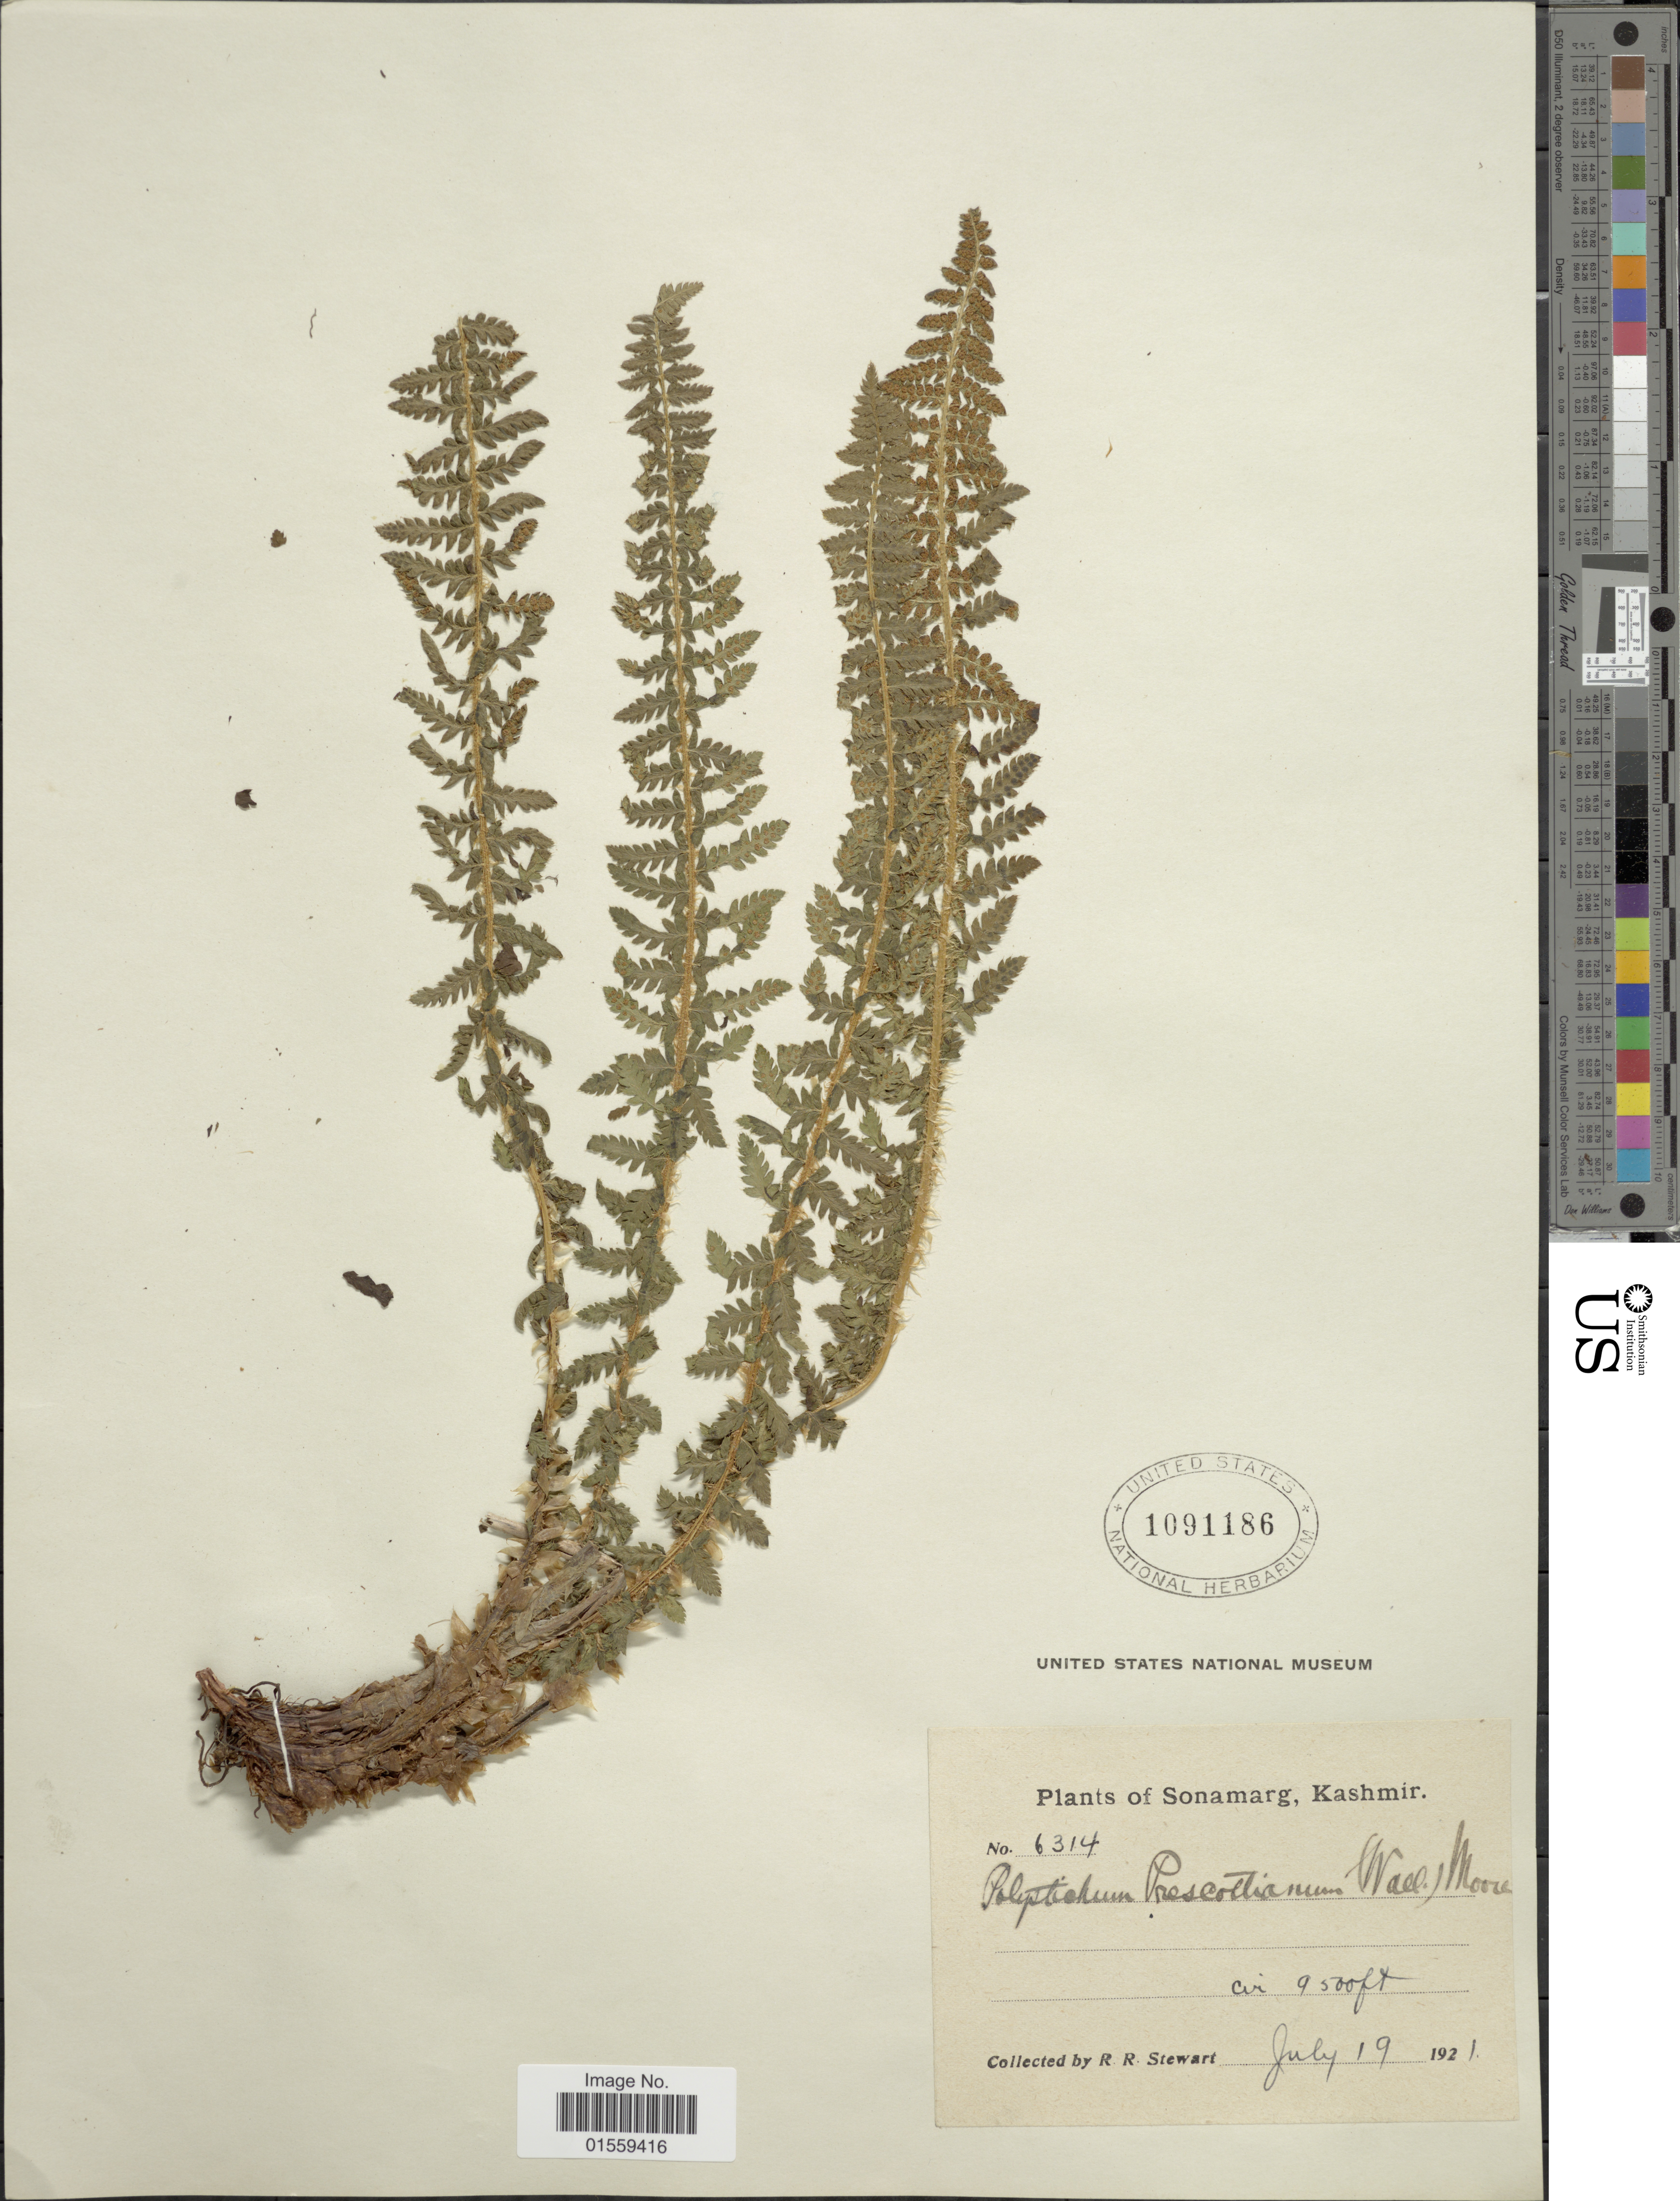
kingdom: Plantae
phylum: Tracheophyta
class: Polypodiopsida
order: Polypodiales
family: Dryopteridaceae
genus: Polystichum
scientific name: Polystichum prescottianum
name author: (Wall. ex Mett.) T. Moore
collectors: R. R. Stewart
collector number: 6314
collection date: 1921-07-19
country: India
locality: Sonamarg, Kashmir.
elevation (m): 2896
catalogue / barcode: US 1091186